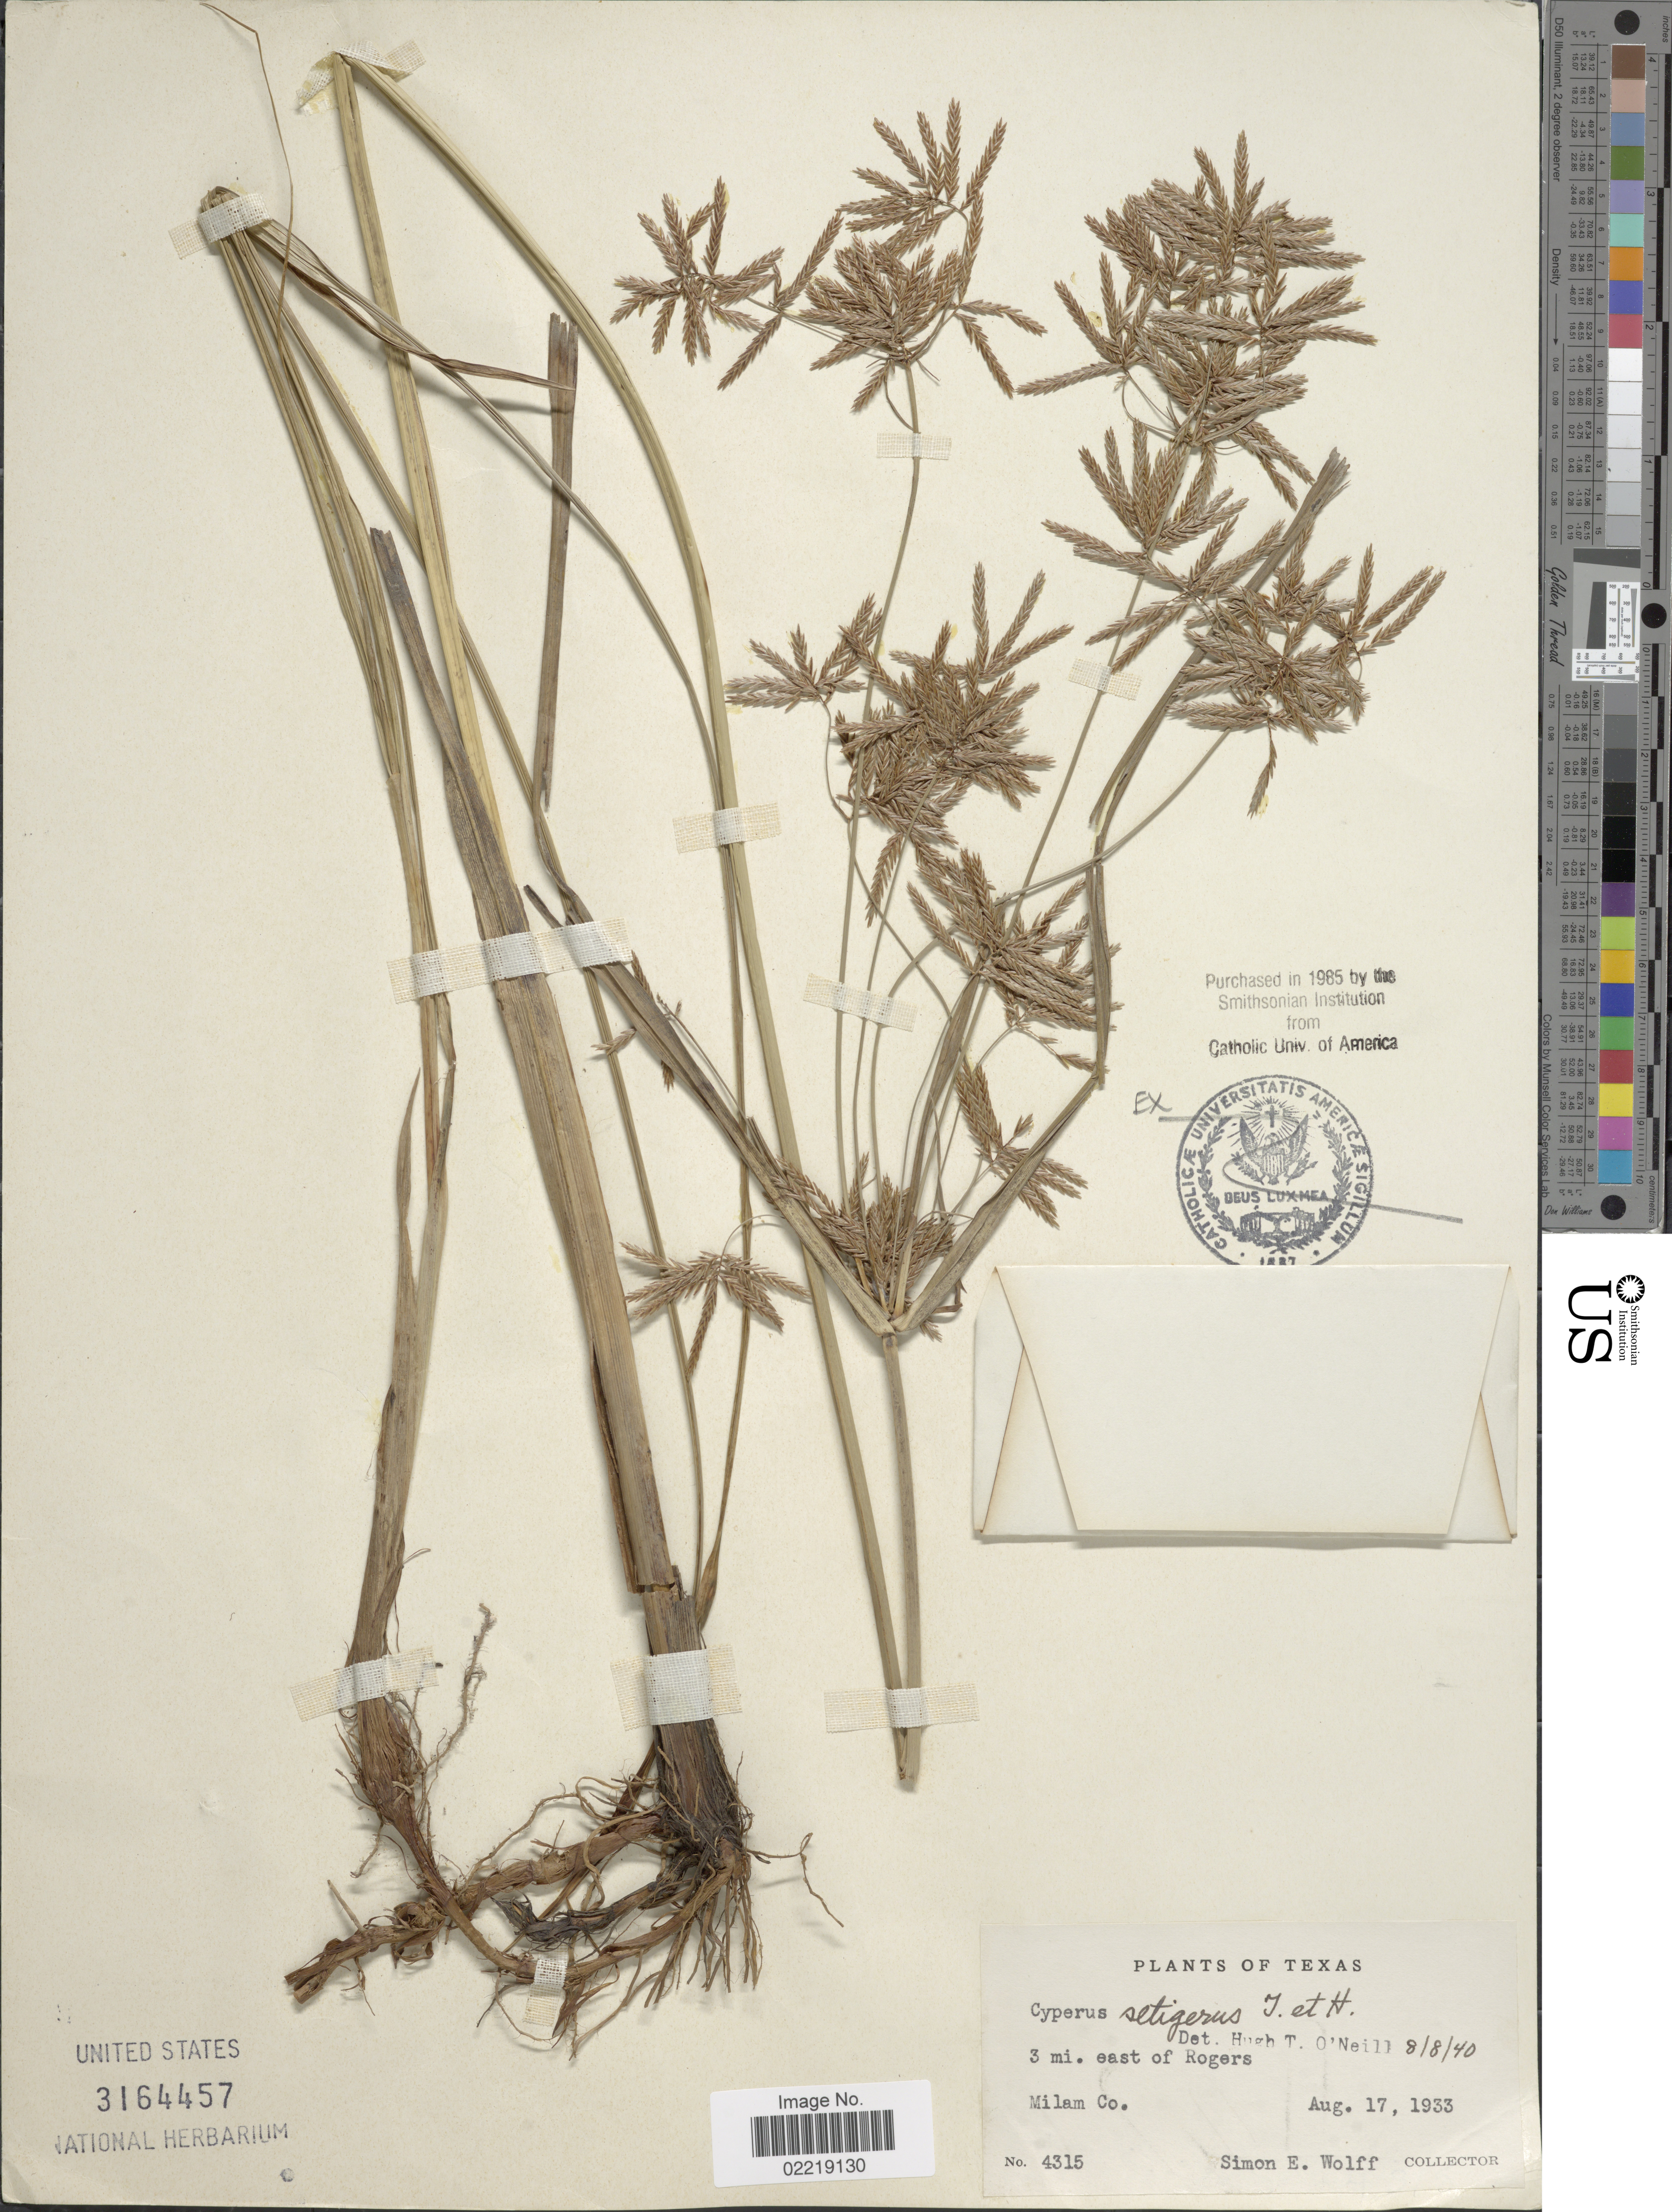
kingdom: Plantae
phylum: Tracheophyta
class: Liliopsida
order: Poales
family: Cyperaceae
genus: Cyperus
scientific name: Cyperus setigerus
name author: Torr. & Hook.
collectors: S. E. Wolff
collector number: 4315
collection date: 1933-08-17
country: United States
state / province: Texas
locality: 3 mi. east of Rogers. Milam Co.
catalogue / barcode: US 3164457